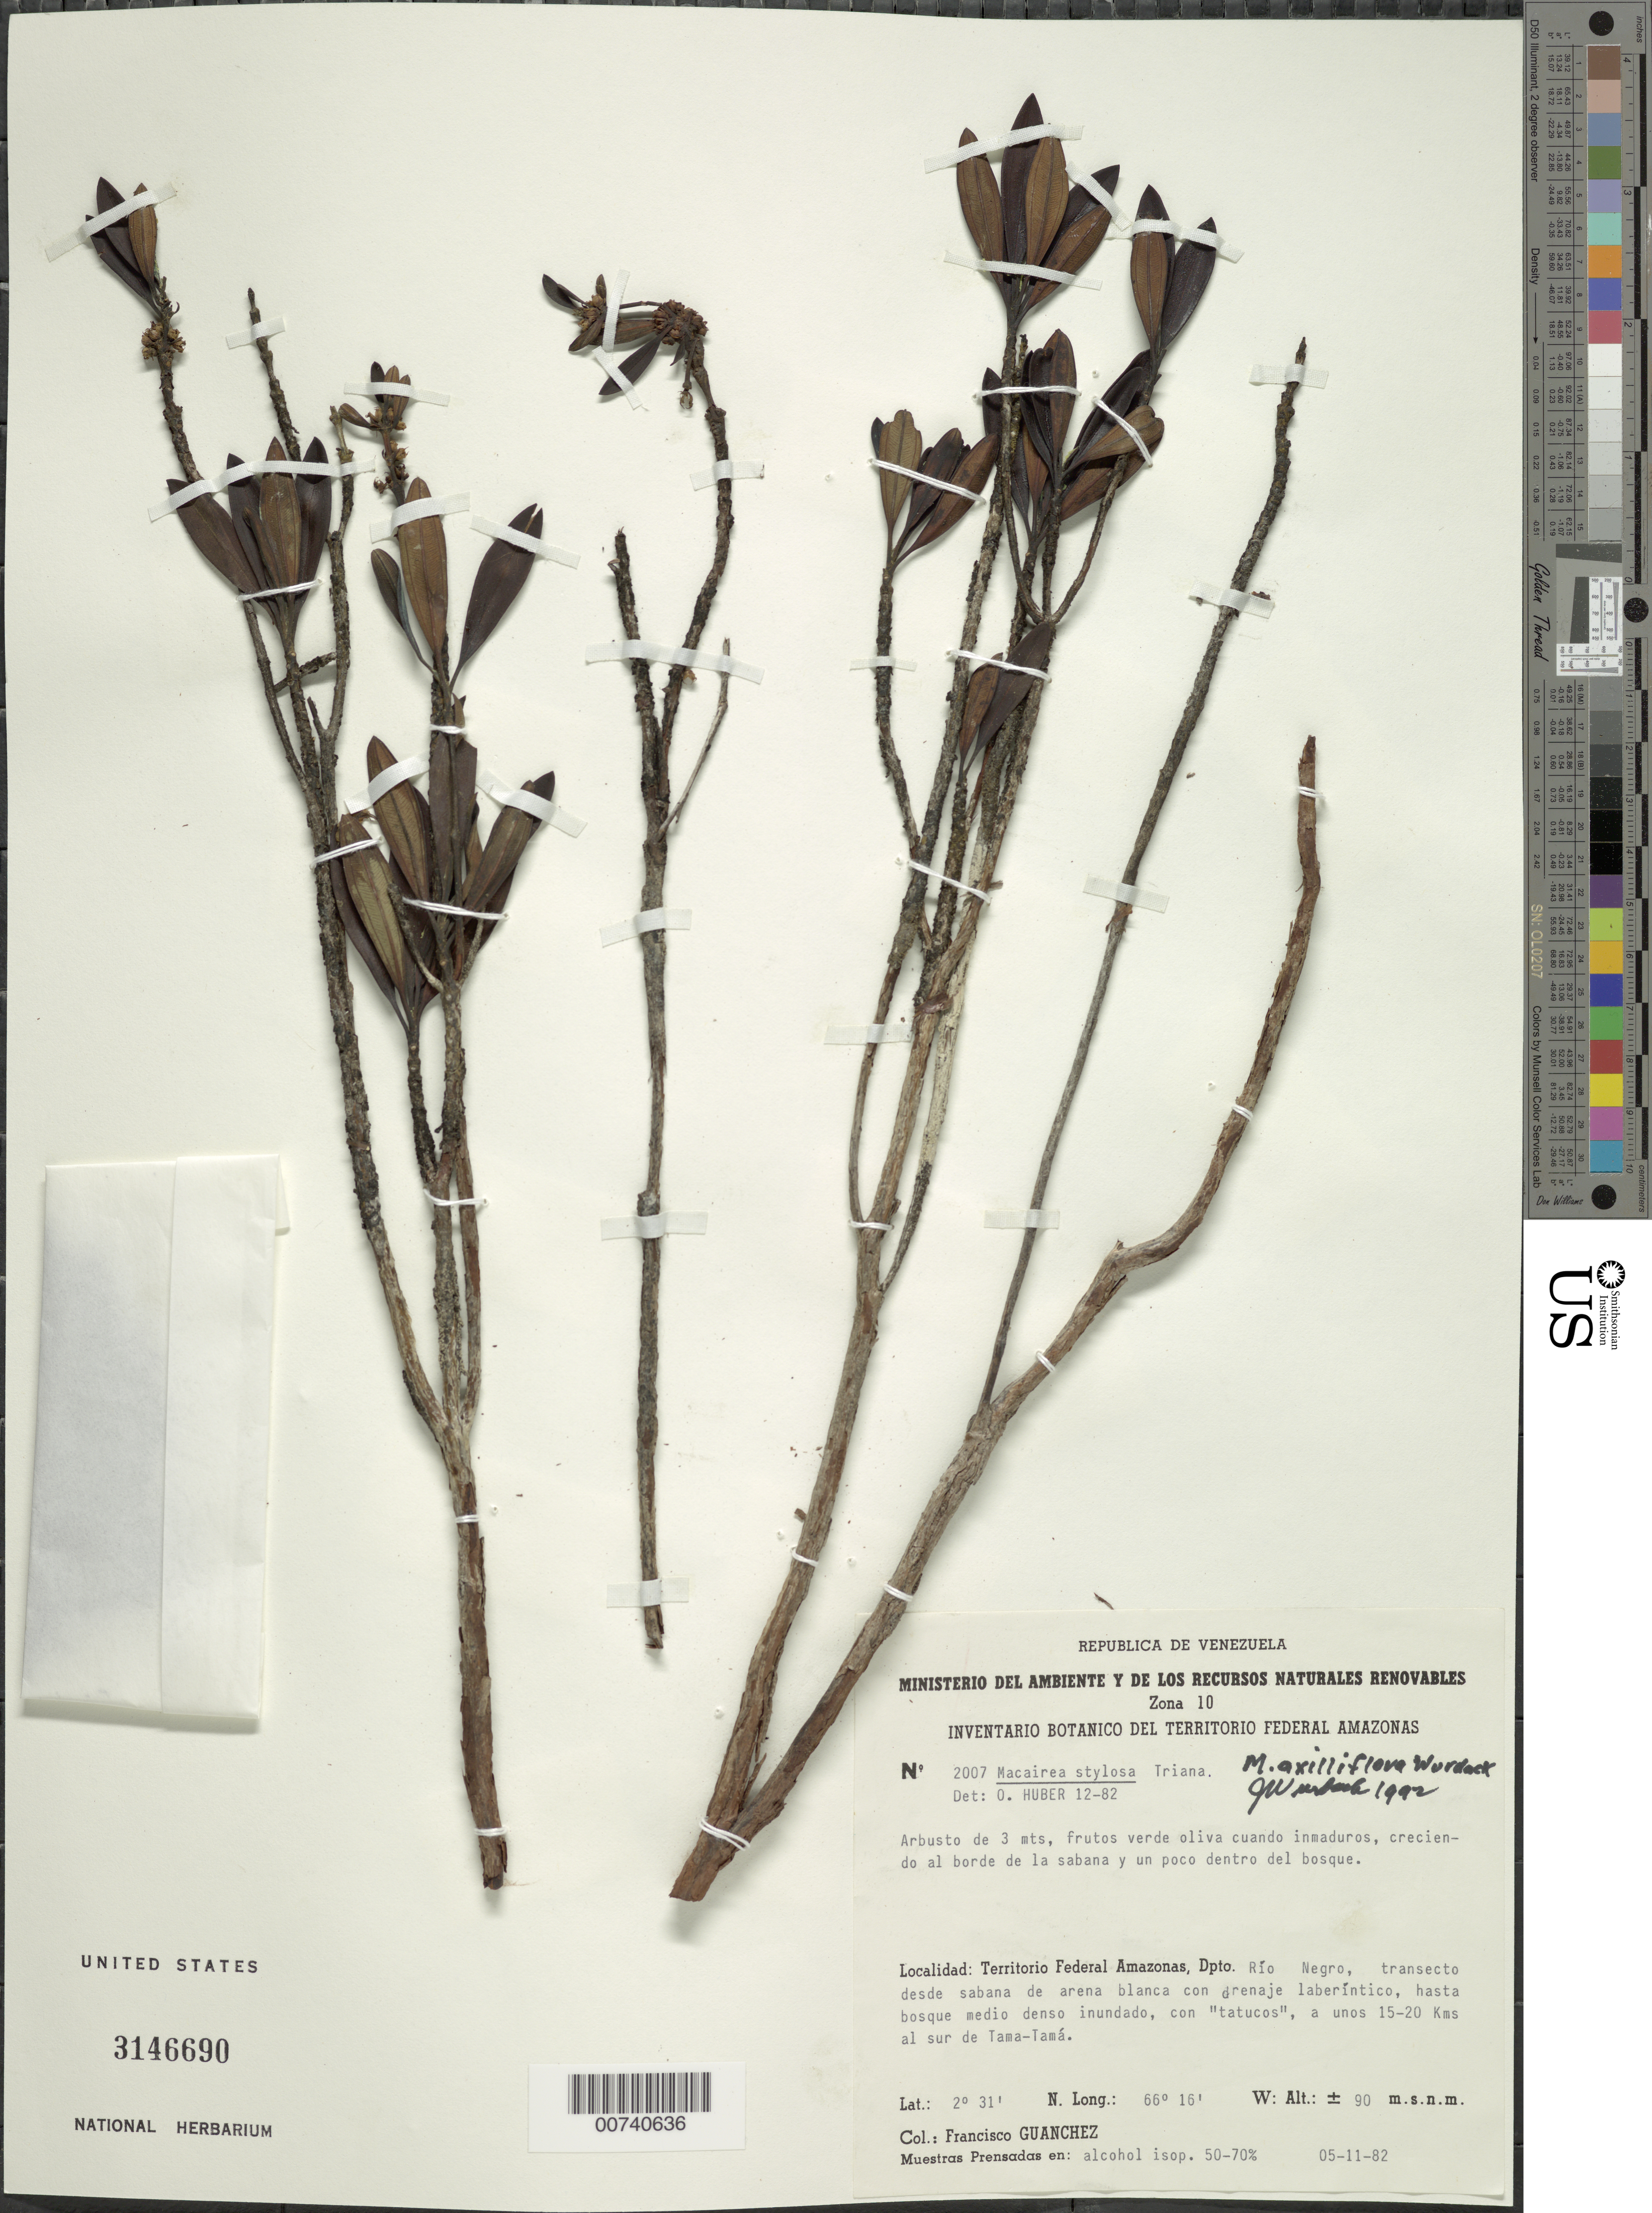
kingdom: Plantae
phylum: Tracheophyta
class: Magnoliopsida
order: Myrtales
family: Melastomataceae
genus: Macairea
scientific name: Macairea axilliflora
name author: Wurdack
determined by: Wurdack, John J., (US), US (UNITED STATES)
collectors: F. Guánchez M.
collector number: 2007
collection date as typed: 5-Nov-82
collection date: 1982-11-05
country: Venezuela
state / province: Amazonas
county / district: Río Negro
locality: Tama-Tama, a unos 15-20 kms al sur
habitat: Creciendo al borde de la sabana y un poco dentro del bosque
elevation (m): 90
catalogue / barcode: US 3146690